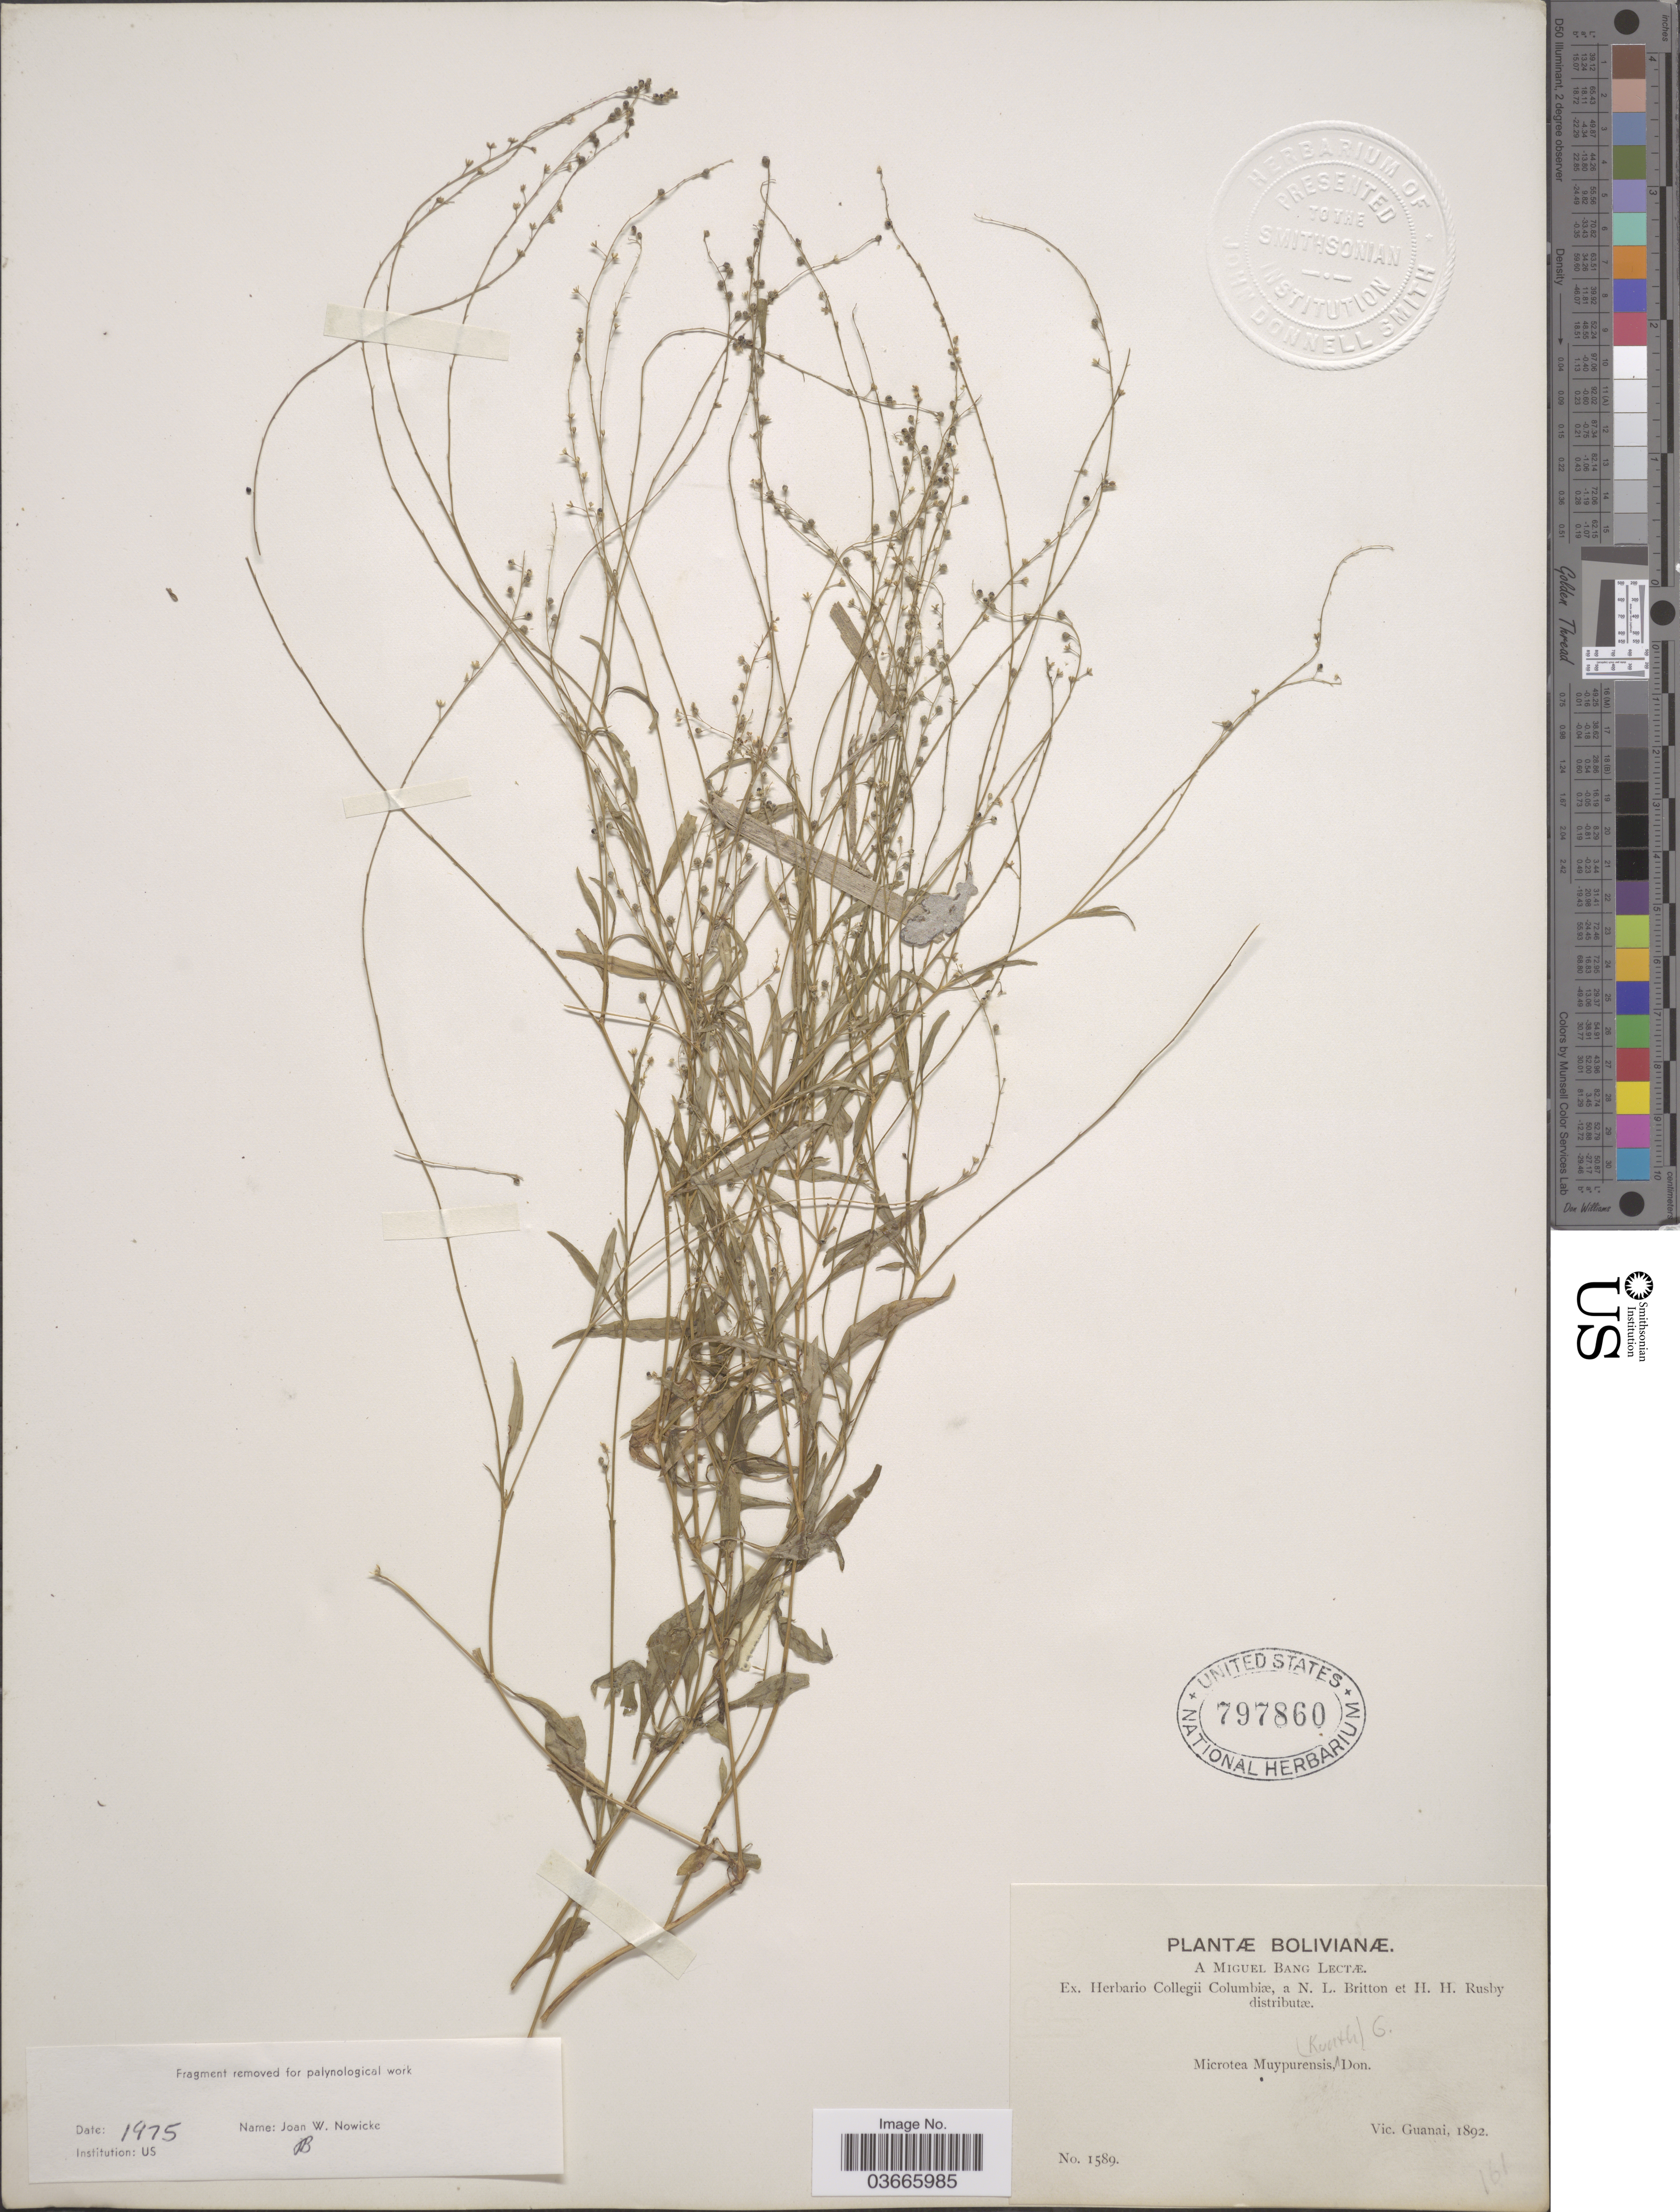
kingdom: Plantae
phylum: Tracheophyta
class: Magnoliopsida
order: Caryophyllales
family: Microteaceae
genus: Microtea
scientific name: Microtea maypurensis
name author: (Kunth) G. Don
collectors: M. Bang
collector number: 1589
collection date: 1892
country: Bolivia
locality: Vic. Guanai.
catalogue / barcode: US 797860